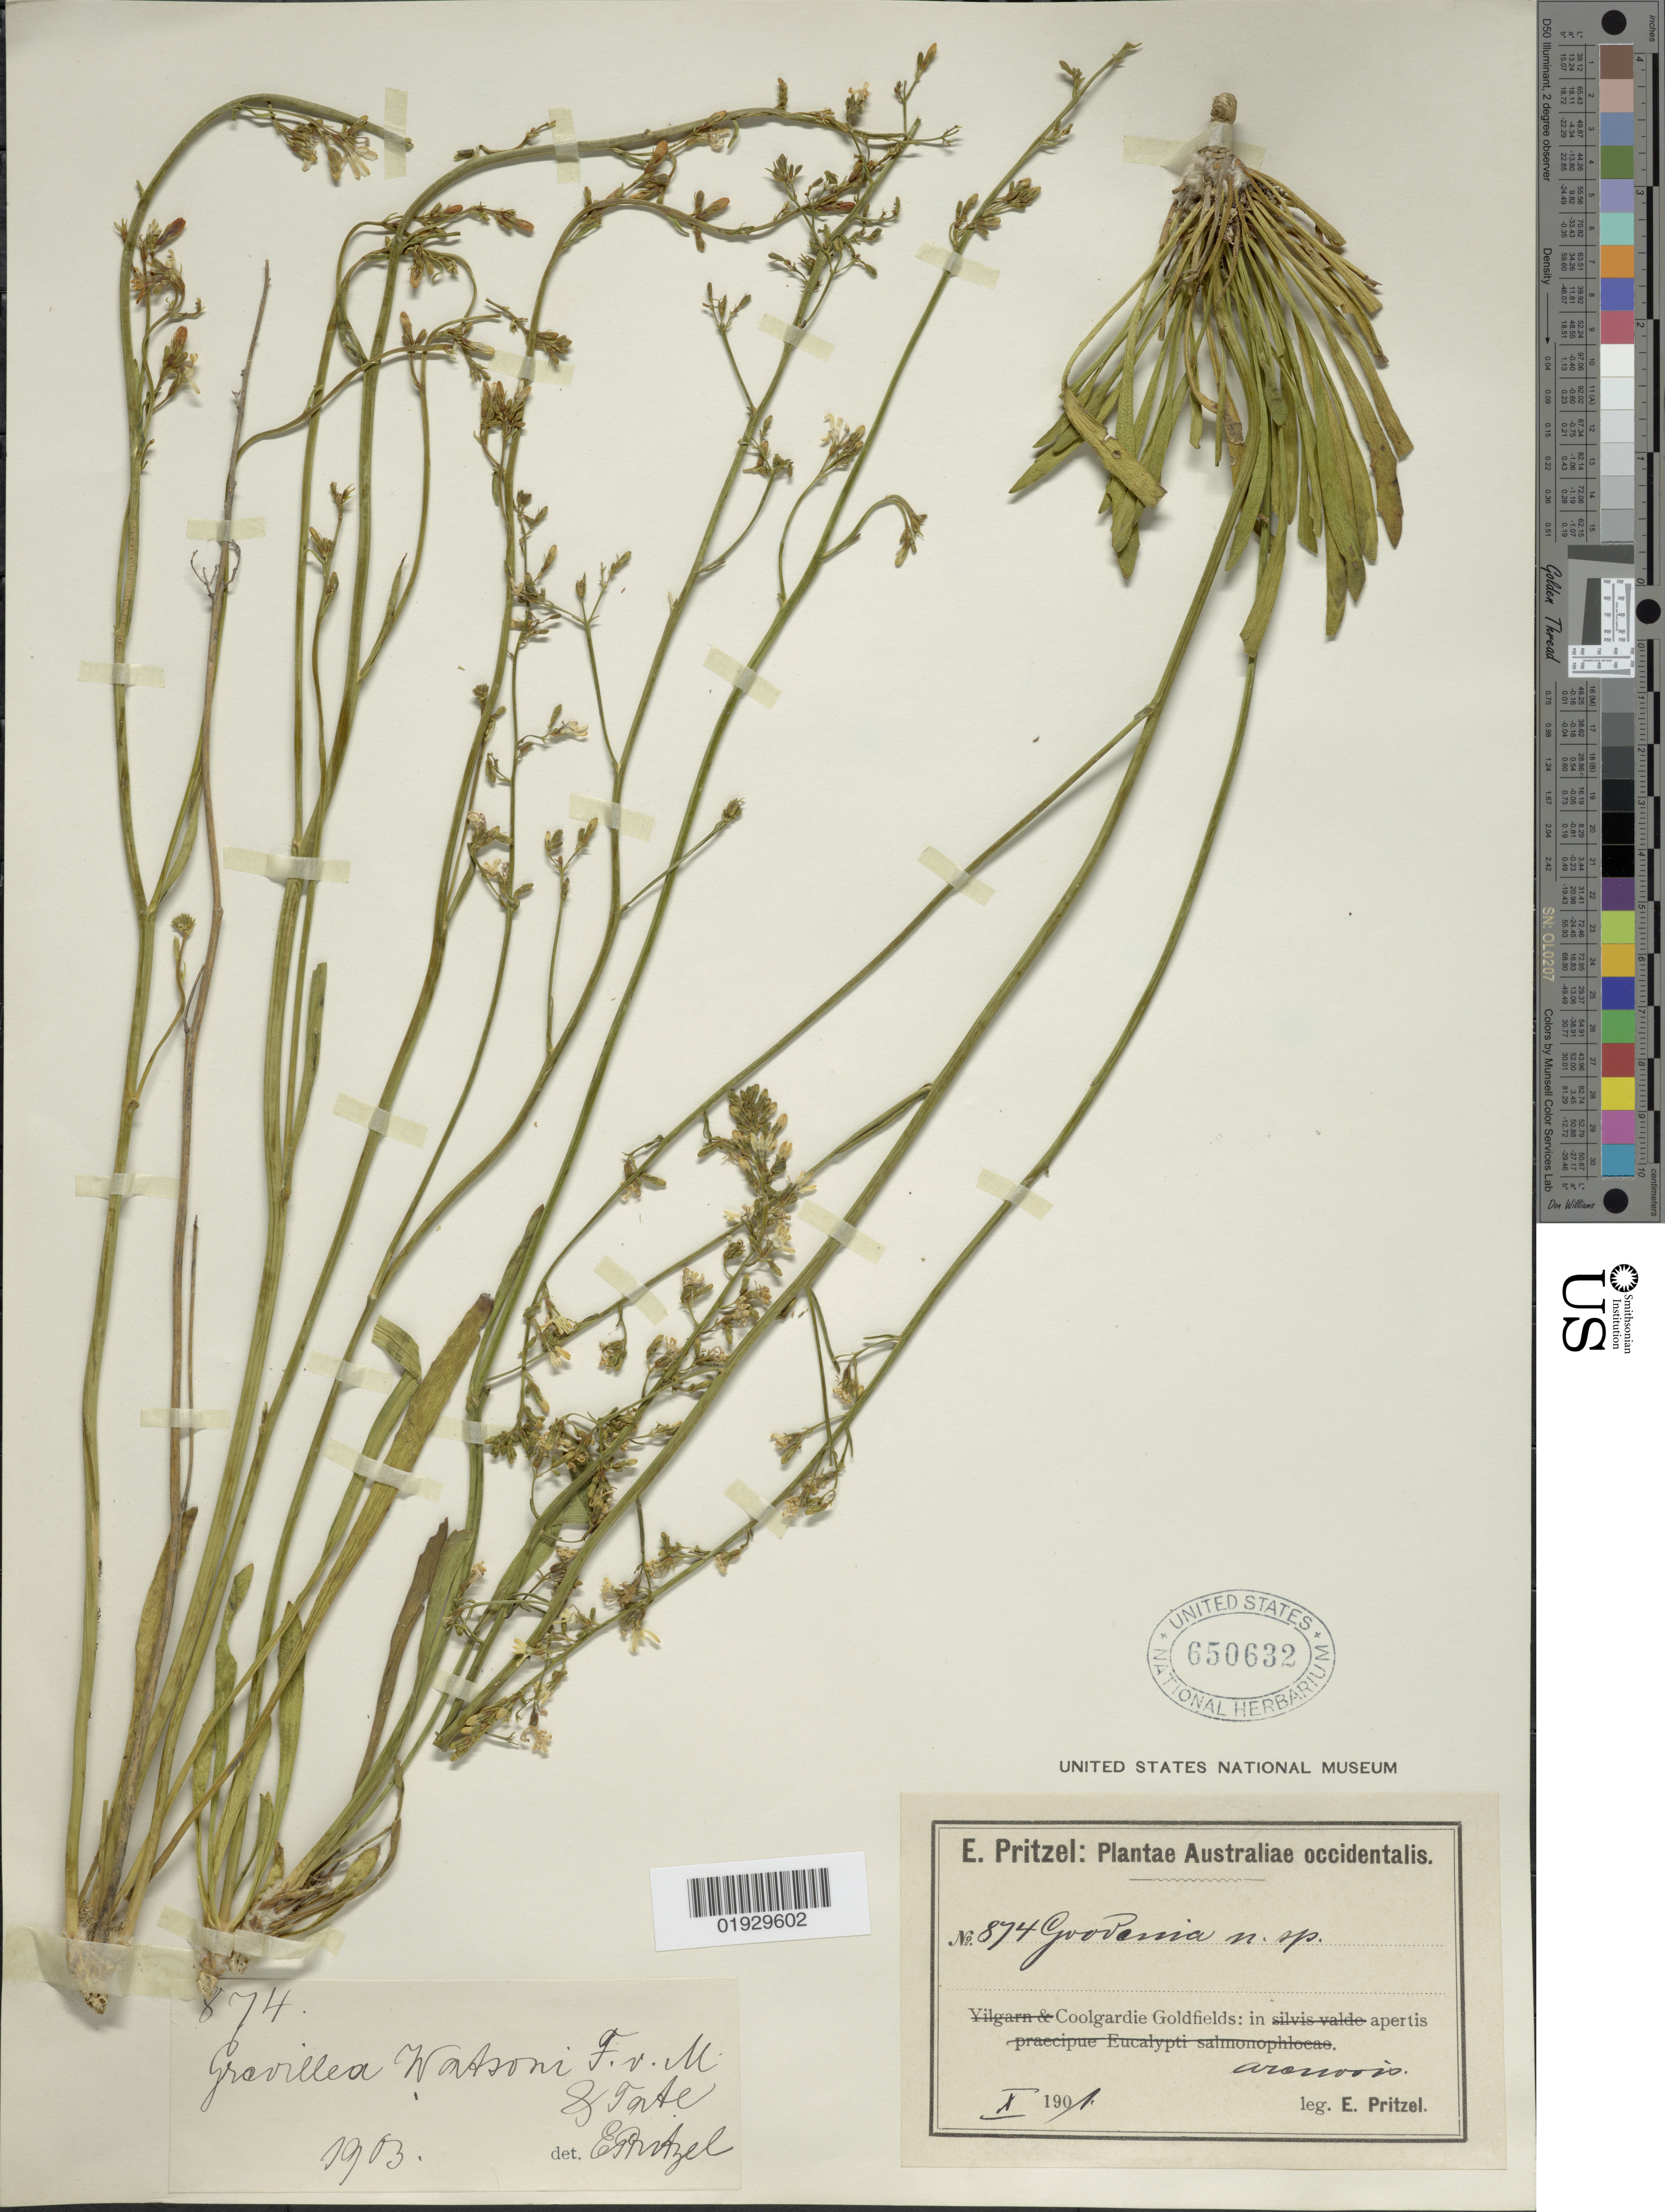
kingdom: Plantae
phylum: Tracheophyta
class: Magnoliopsida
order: Asterales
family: Goodeniaceae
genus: Goodenia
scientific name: Goodenia watsonii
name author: F. Muell. & Tate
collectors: E. G. Pritzel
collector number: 874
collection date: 1901-10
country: Australia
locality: Coolgardie Goldfields: in apertis.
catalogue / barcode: US 650632